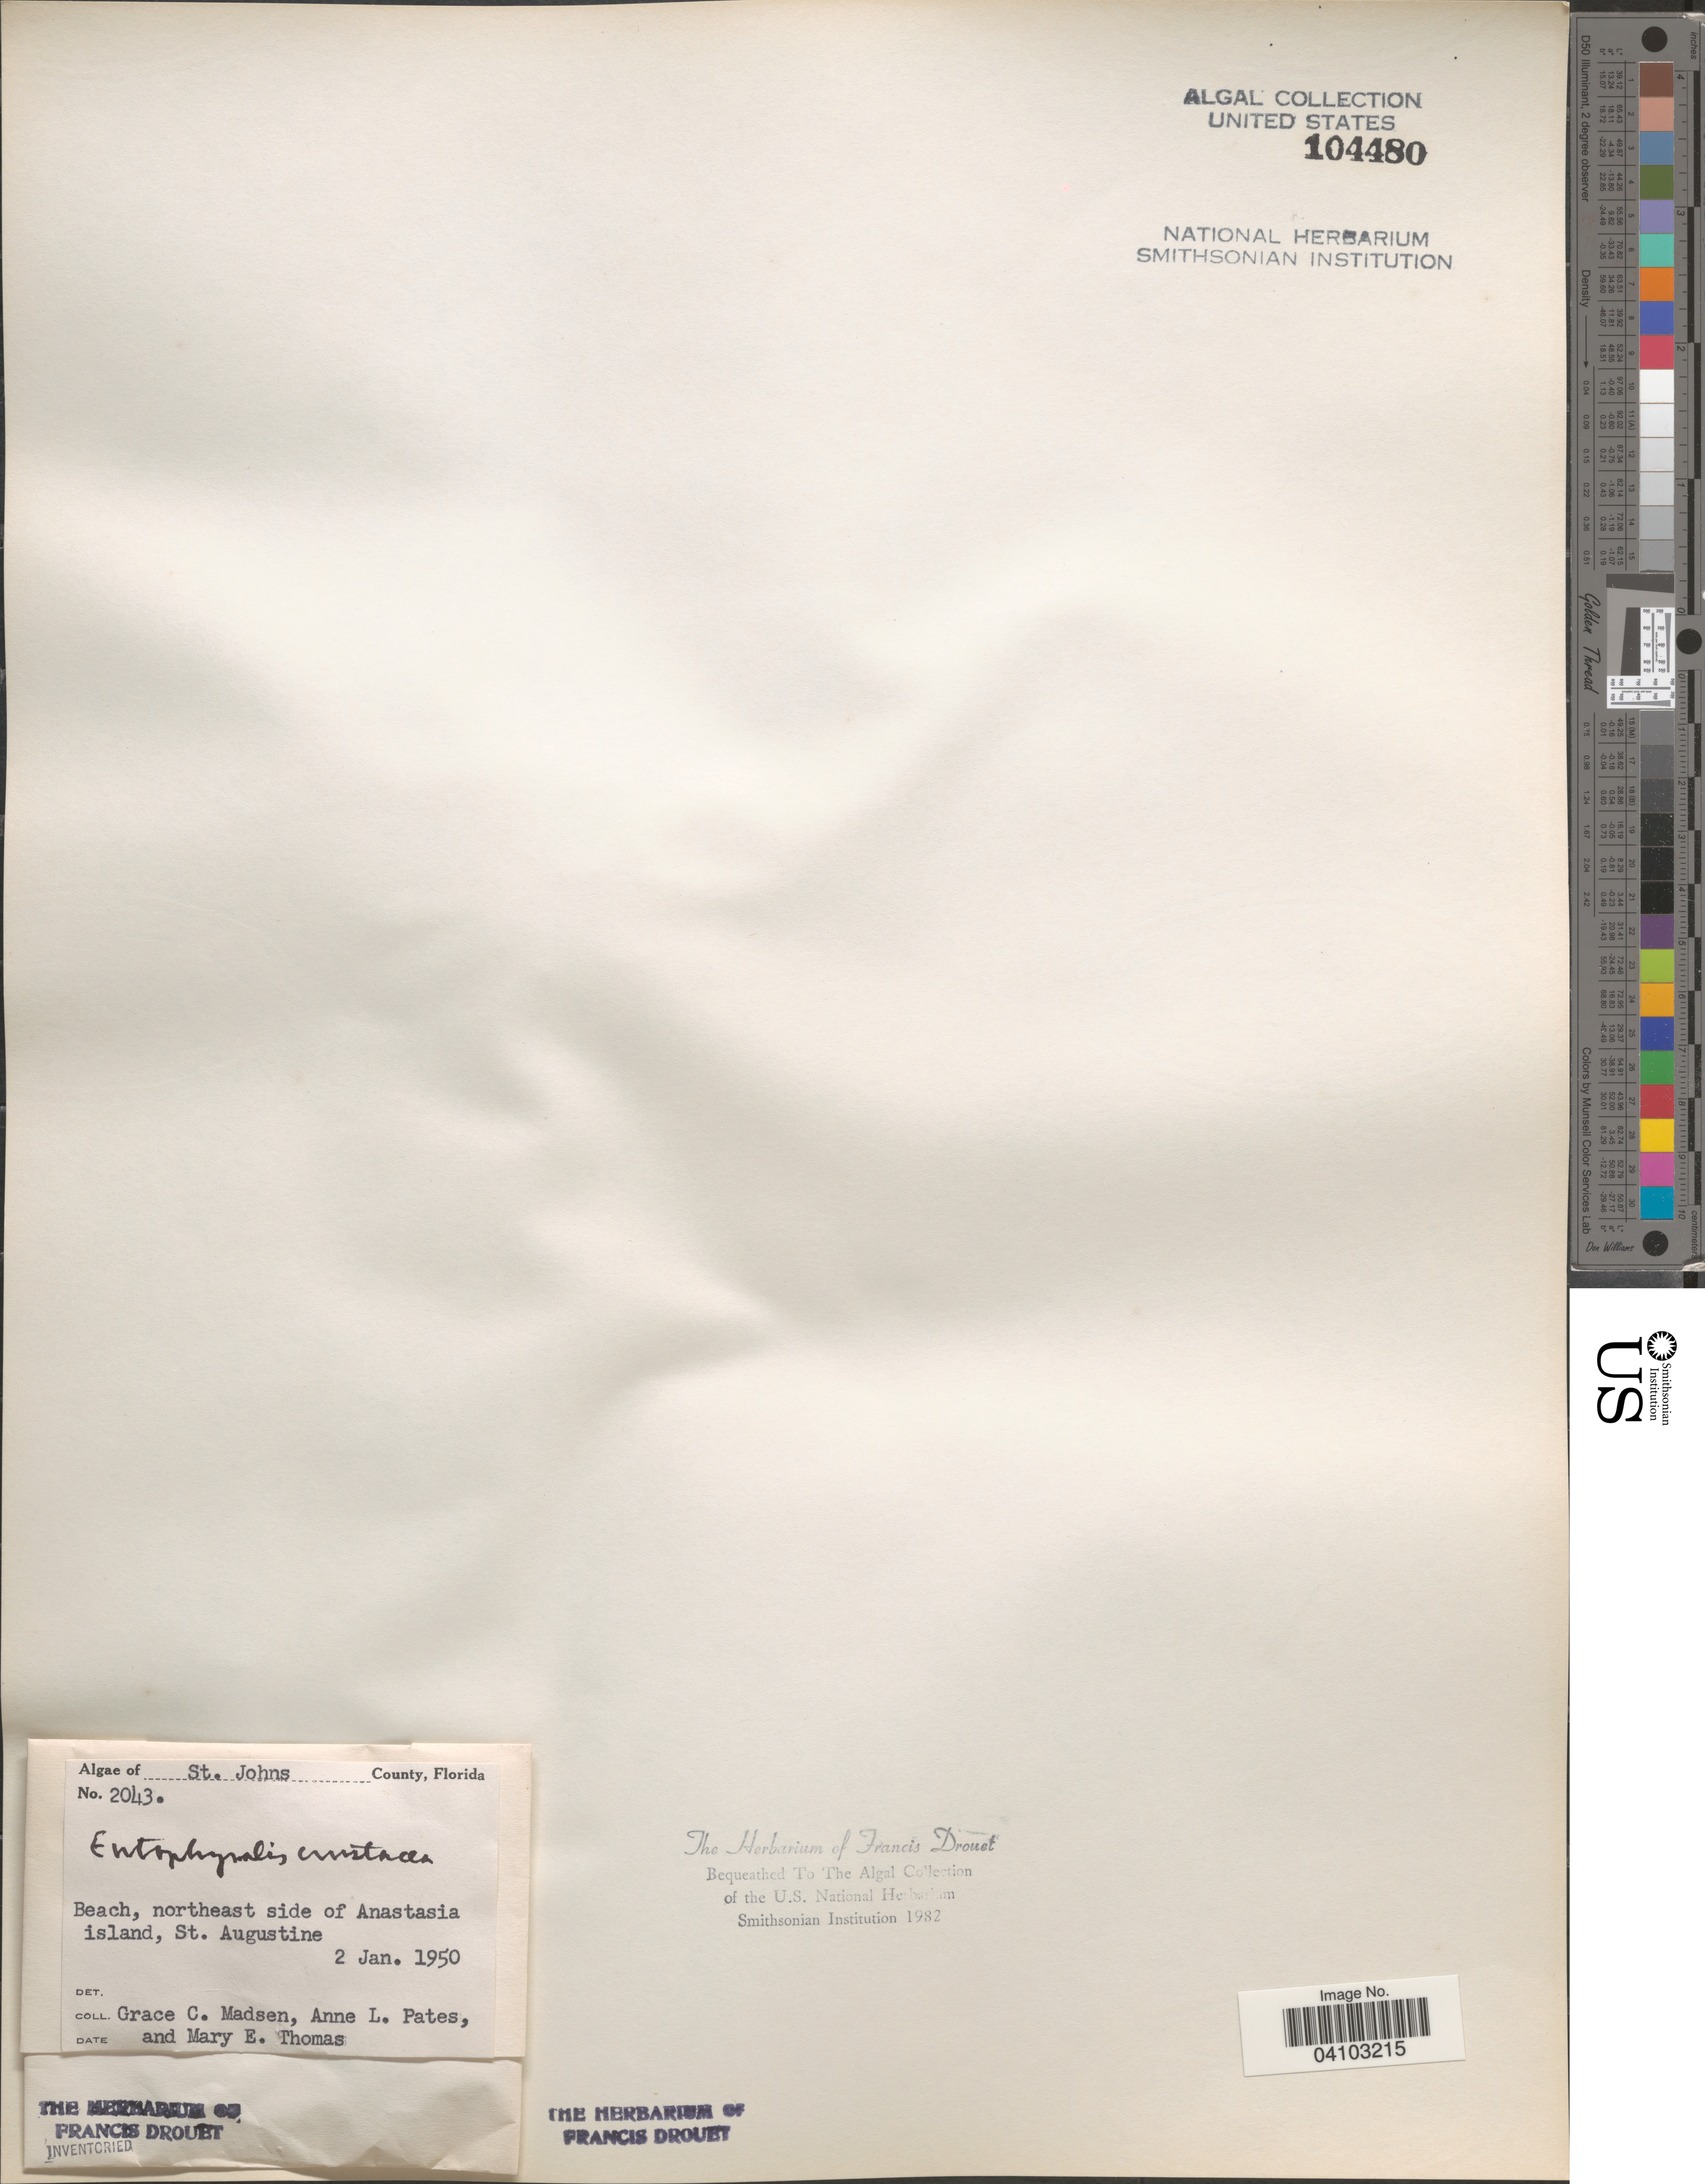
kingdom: Bacteria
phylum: Cyanobacteria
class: Cyanobacteriia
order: Cyanobacteriales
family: Chroococcaceae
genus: Entophysalis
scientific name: Entophysalis crustacea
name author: (J. Agardh) F.E. Drouet & W.A. Daily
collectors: G. Madsen, A. Pates & M. Thomas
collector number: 2043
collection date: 1950-01-02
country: United States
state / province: Florida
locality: St. Johns County. Beach, northeast side of Anastasia island, St. Augustine.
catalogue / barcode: US 104480